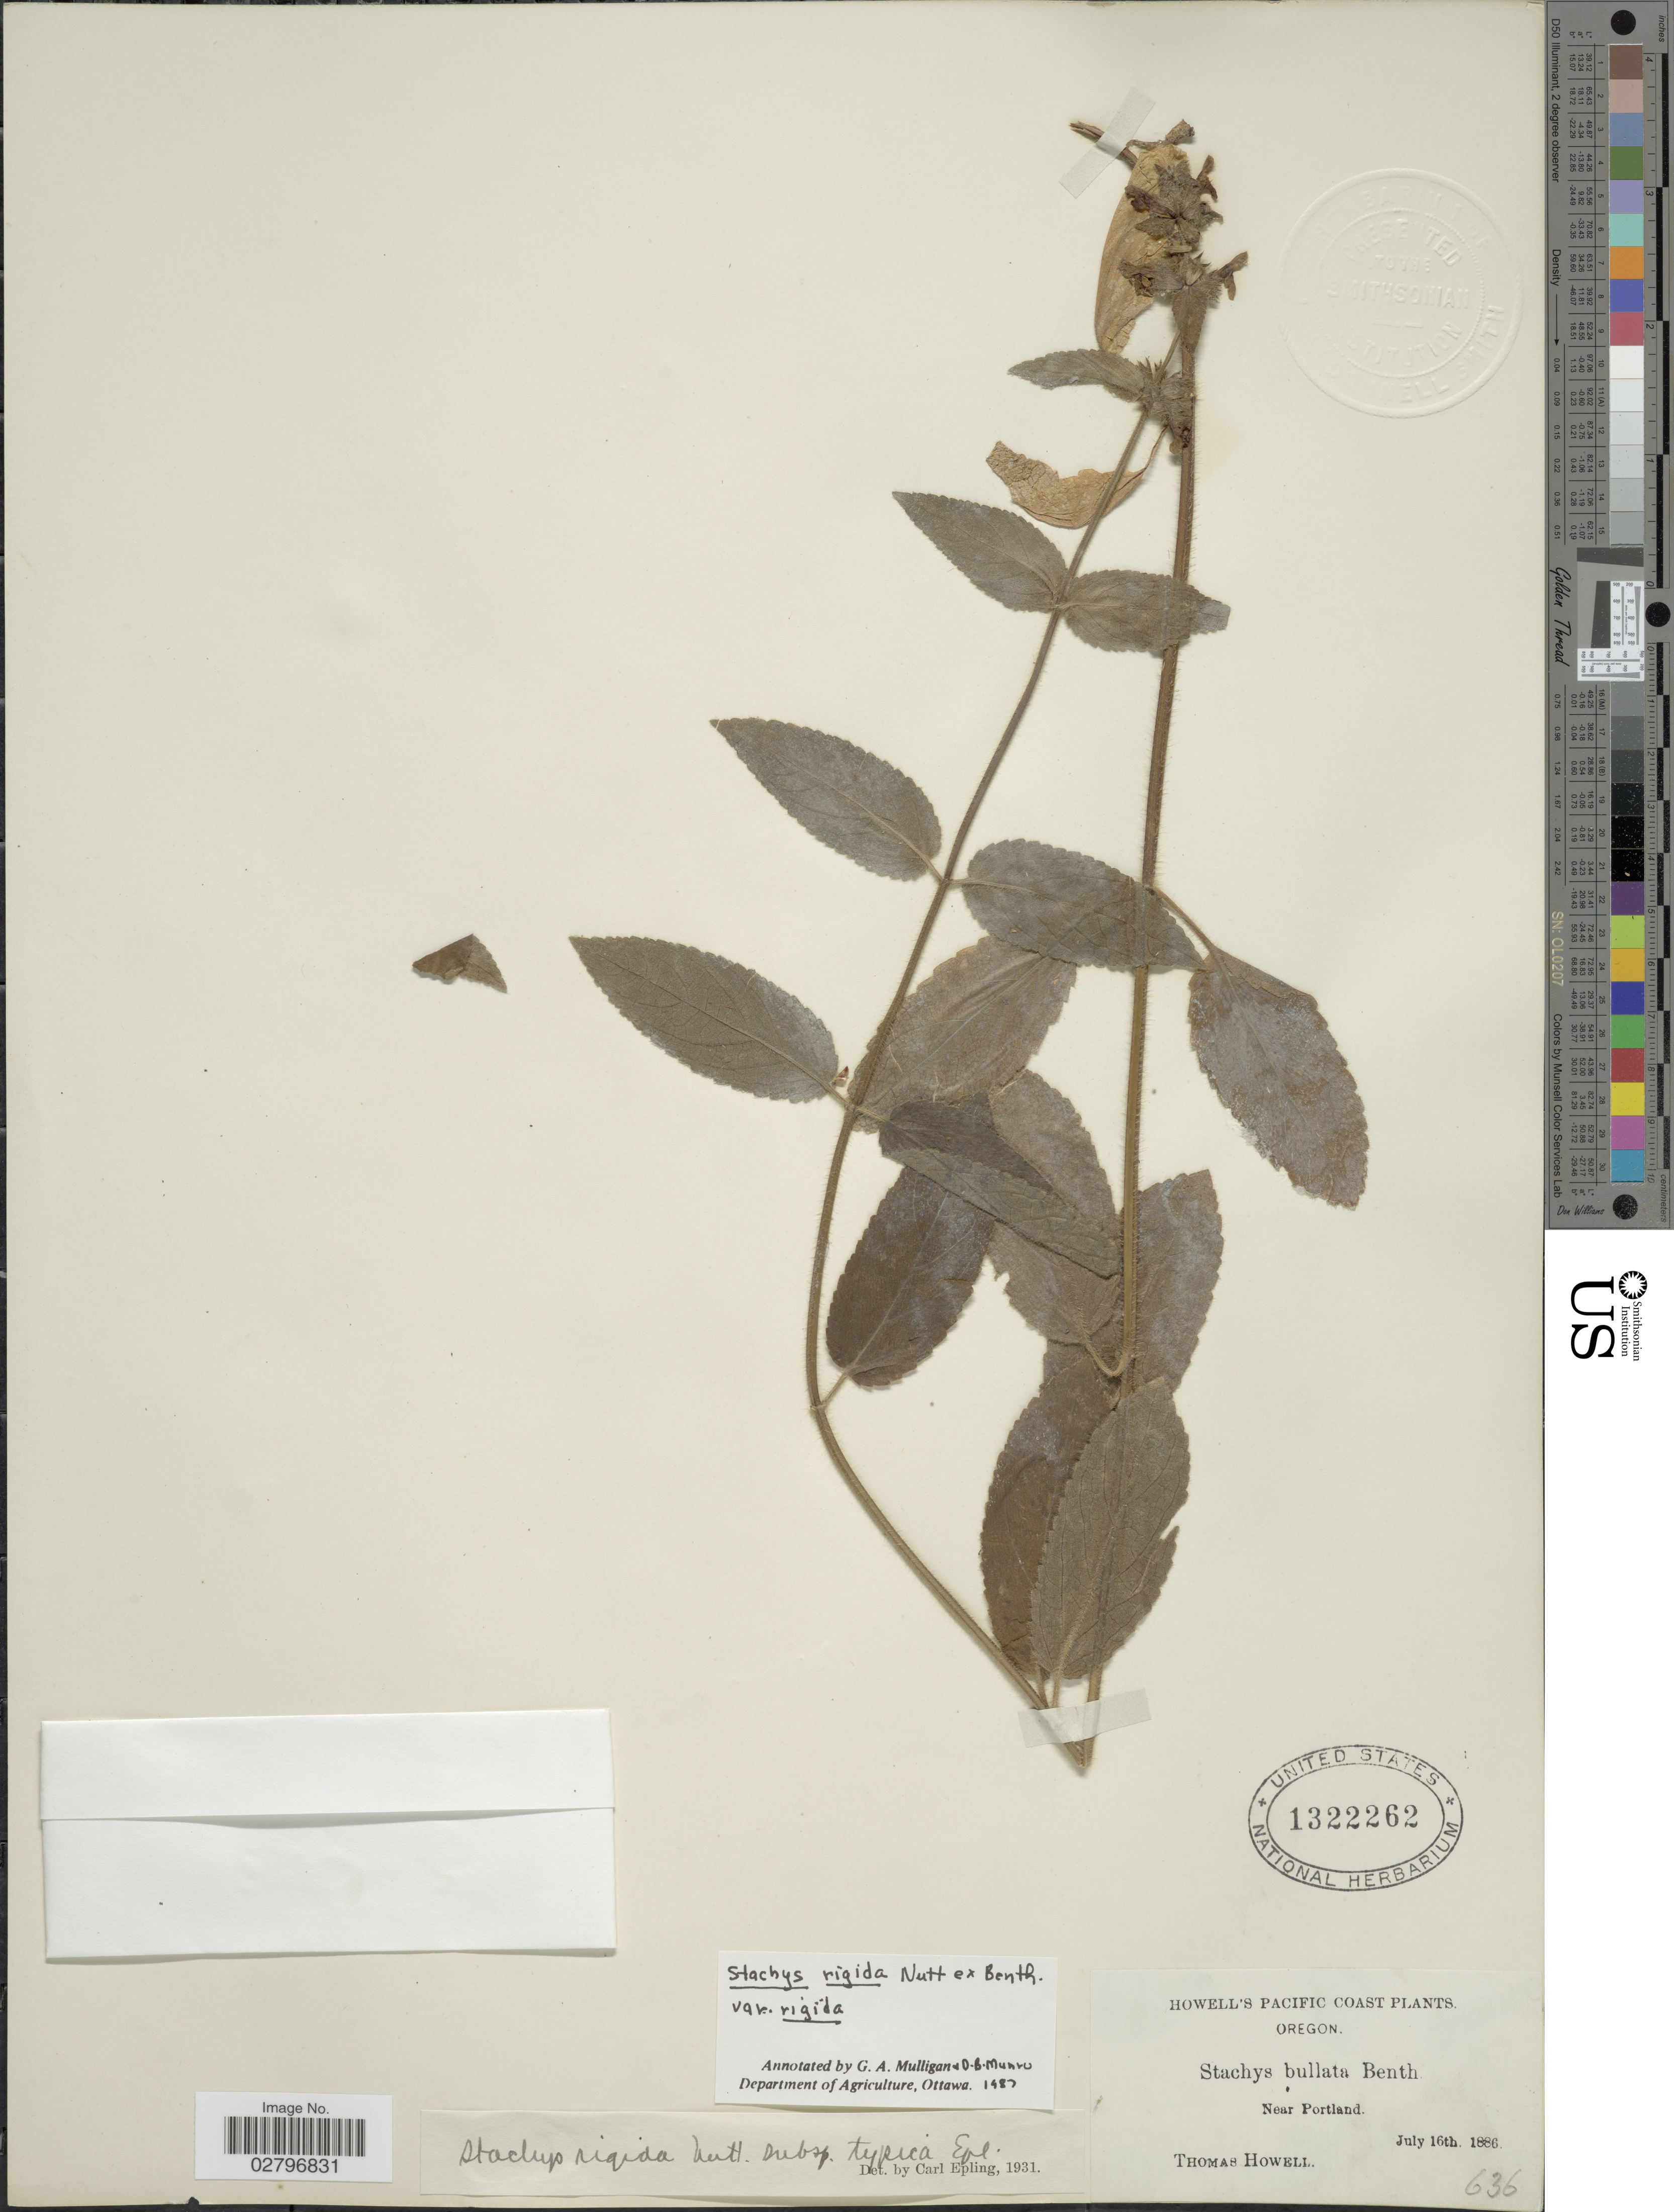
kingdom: Plantae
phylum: Tracheophyta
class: Magnoliopsida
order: Lamiales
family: Lamiaceae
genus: Stachys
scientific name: Stachys rigida subsp. typica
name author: Epling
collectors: T. Howell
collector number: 636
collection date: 1886-07-16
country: United States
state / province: Oregon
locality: Pacific Coast, Near Portland.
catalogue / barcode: US 1322262